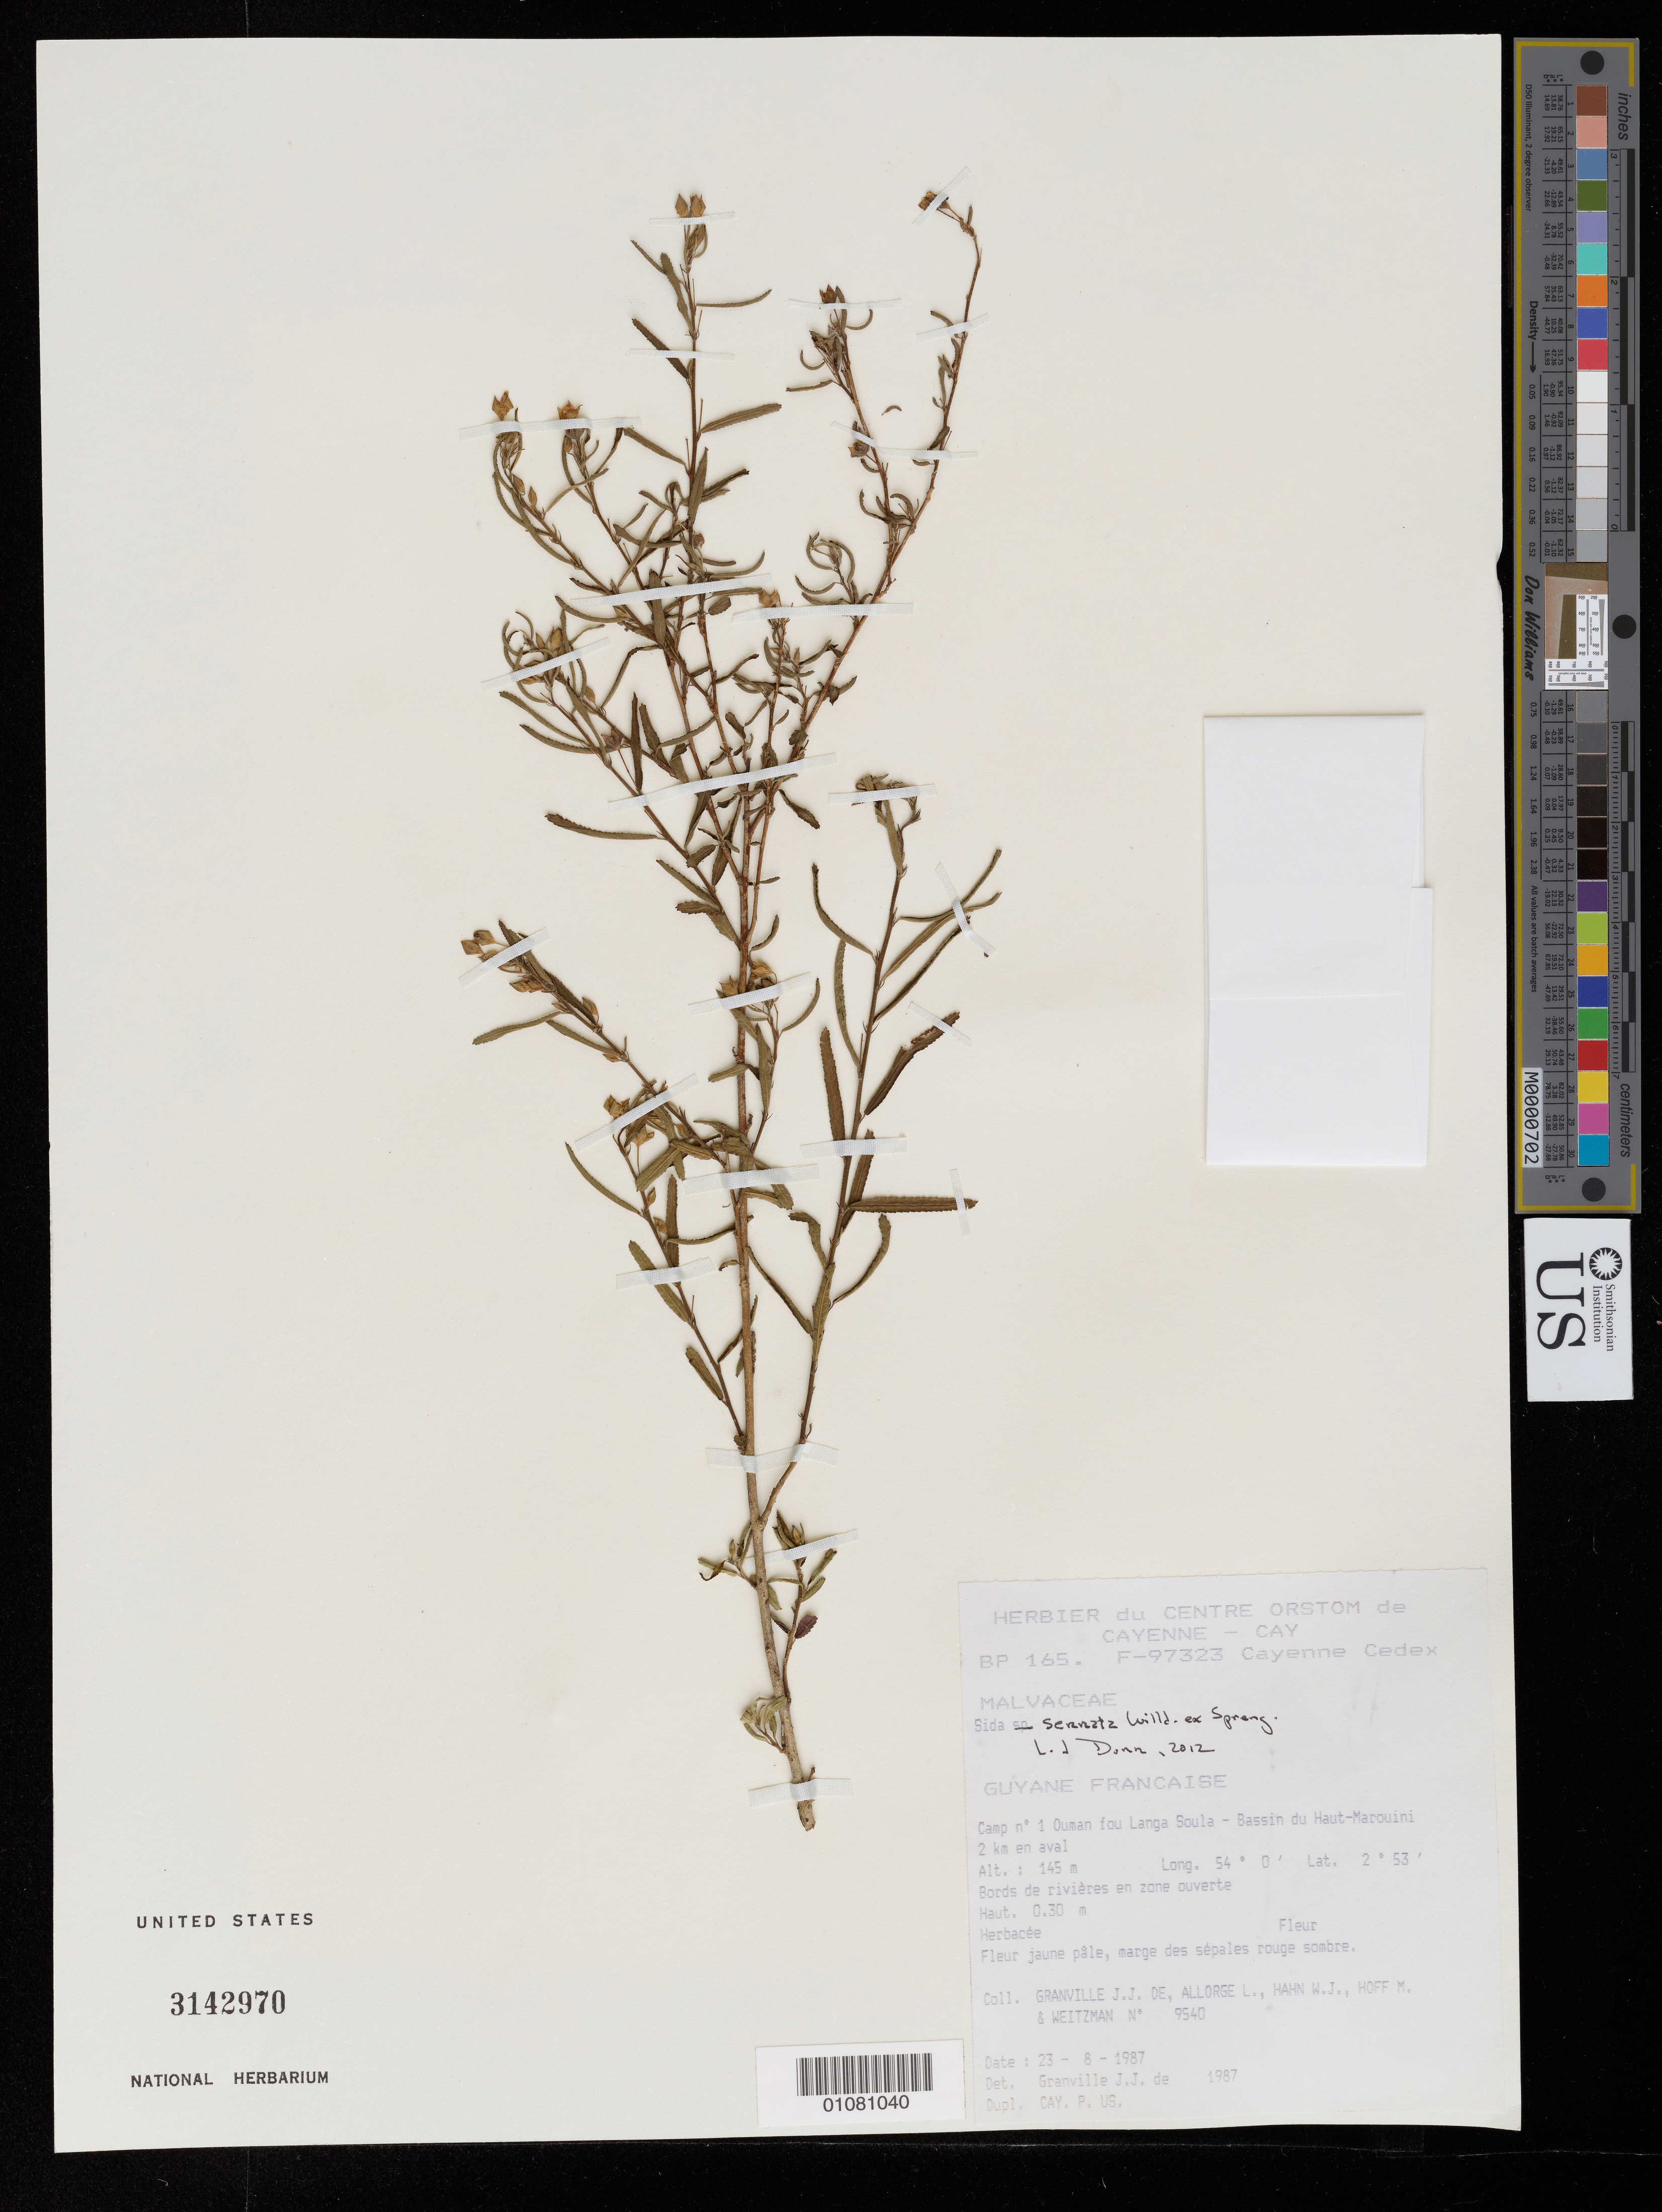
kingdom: Plantae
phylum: Tracheophyta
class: Magnoliopsida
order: Malvales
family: Malvaceae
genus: Sida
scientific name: Sida serrata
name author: Willd. ex Spreng.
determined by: Dorr, L. J., (BOT), Smithsonian Institution - National Museum of Natural History (UNITED STATES)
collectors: J.-J. de Granville, L. Allorge, W. J. Hahn & M. Hoff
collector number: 9540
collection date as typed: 23-Aug-87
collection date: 1987-08-23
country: French Guiana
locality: Ouman fou Langa Soula, Camp #1, Bassin du Haut-Marouini; 2 km en aval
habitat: Bords de rivières en zone ouverte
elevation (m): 145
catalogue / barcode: US 3142970